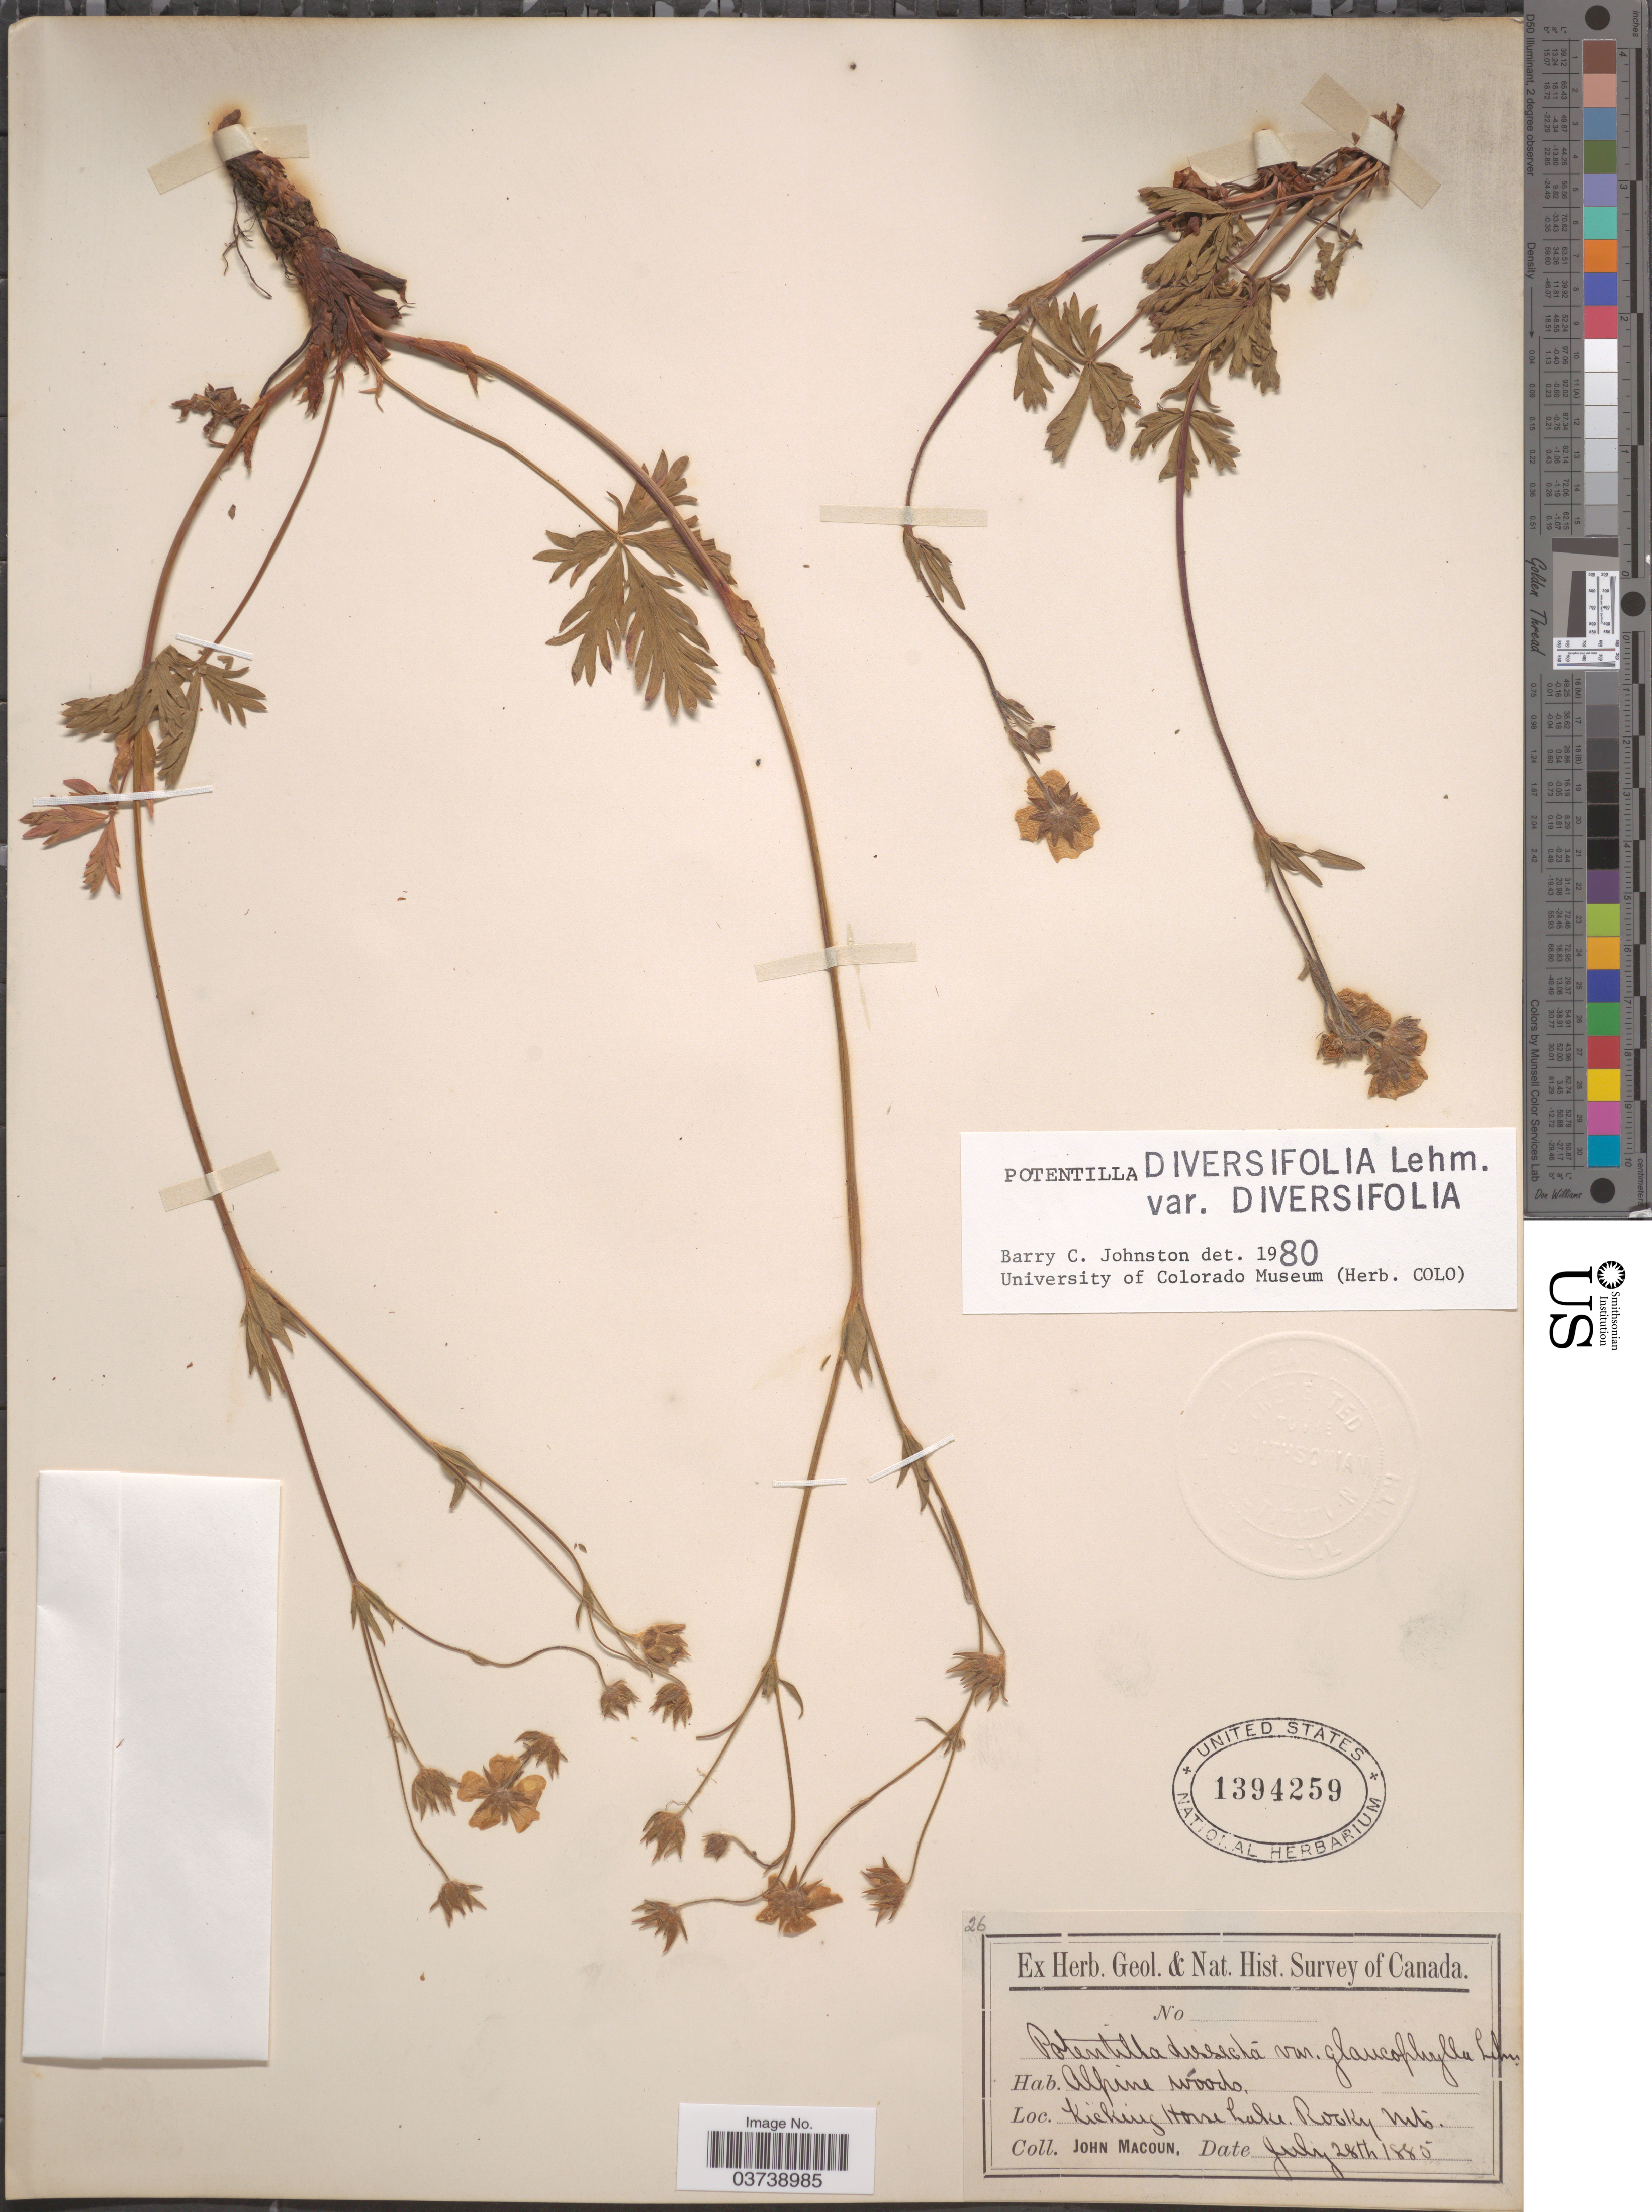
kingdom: Plantae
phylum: Tracheophyta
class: Magnoliopsida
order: Rosales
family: Rosaceae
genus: Potentilla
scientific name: Potentilla diversifolia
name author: Lehm.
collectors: J. Macoun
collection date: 1885-07-28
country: Canada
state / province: British Columbia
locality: Kicking Horse Lake. Rocky Mts.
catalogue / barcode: US 1394259